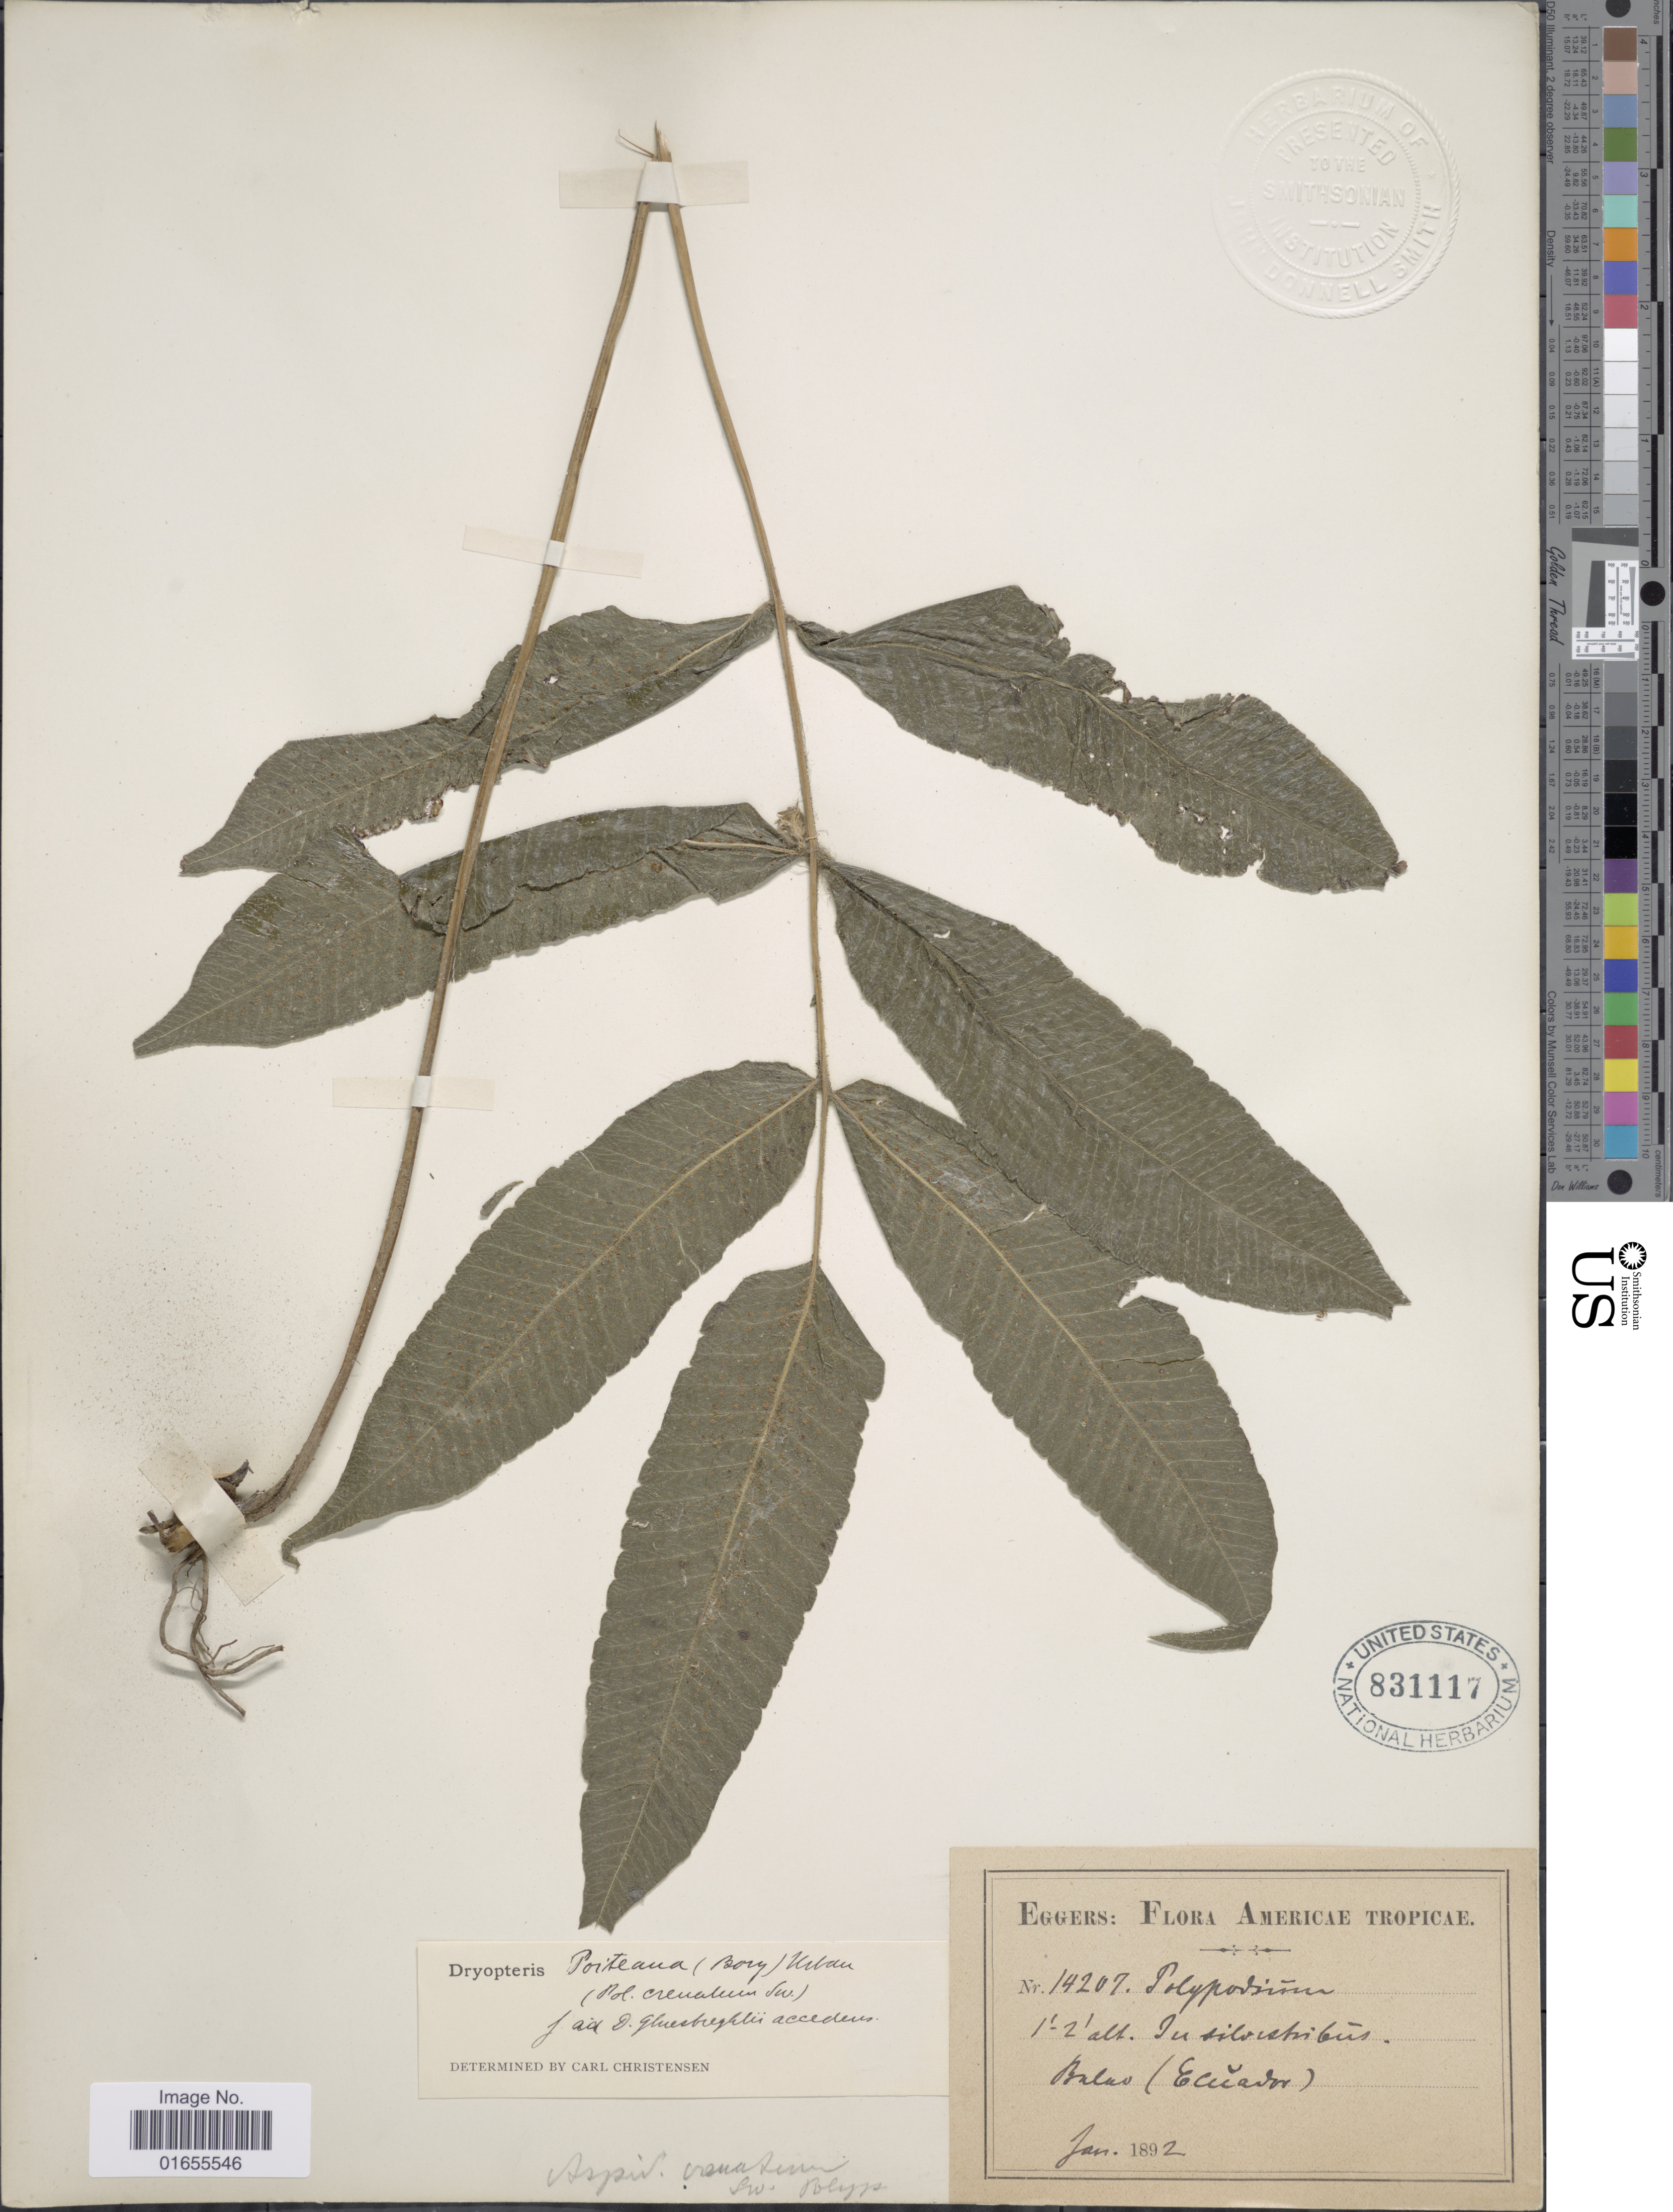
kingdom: Plantae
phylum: Tracheophyta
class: Polypodiopsida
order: Polypodiales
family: Thelypteridaceae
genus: Goniopteris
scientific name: Goniopteris poiteana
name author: (Bory) Ching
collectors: -. Eggers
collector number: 14207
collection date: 1892-01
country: Ecuador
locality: Balao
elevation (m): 0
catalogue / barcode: US 831117